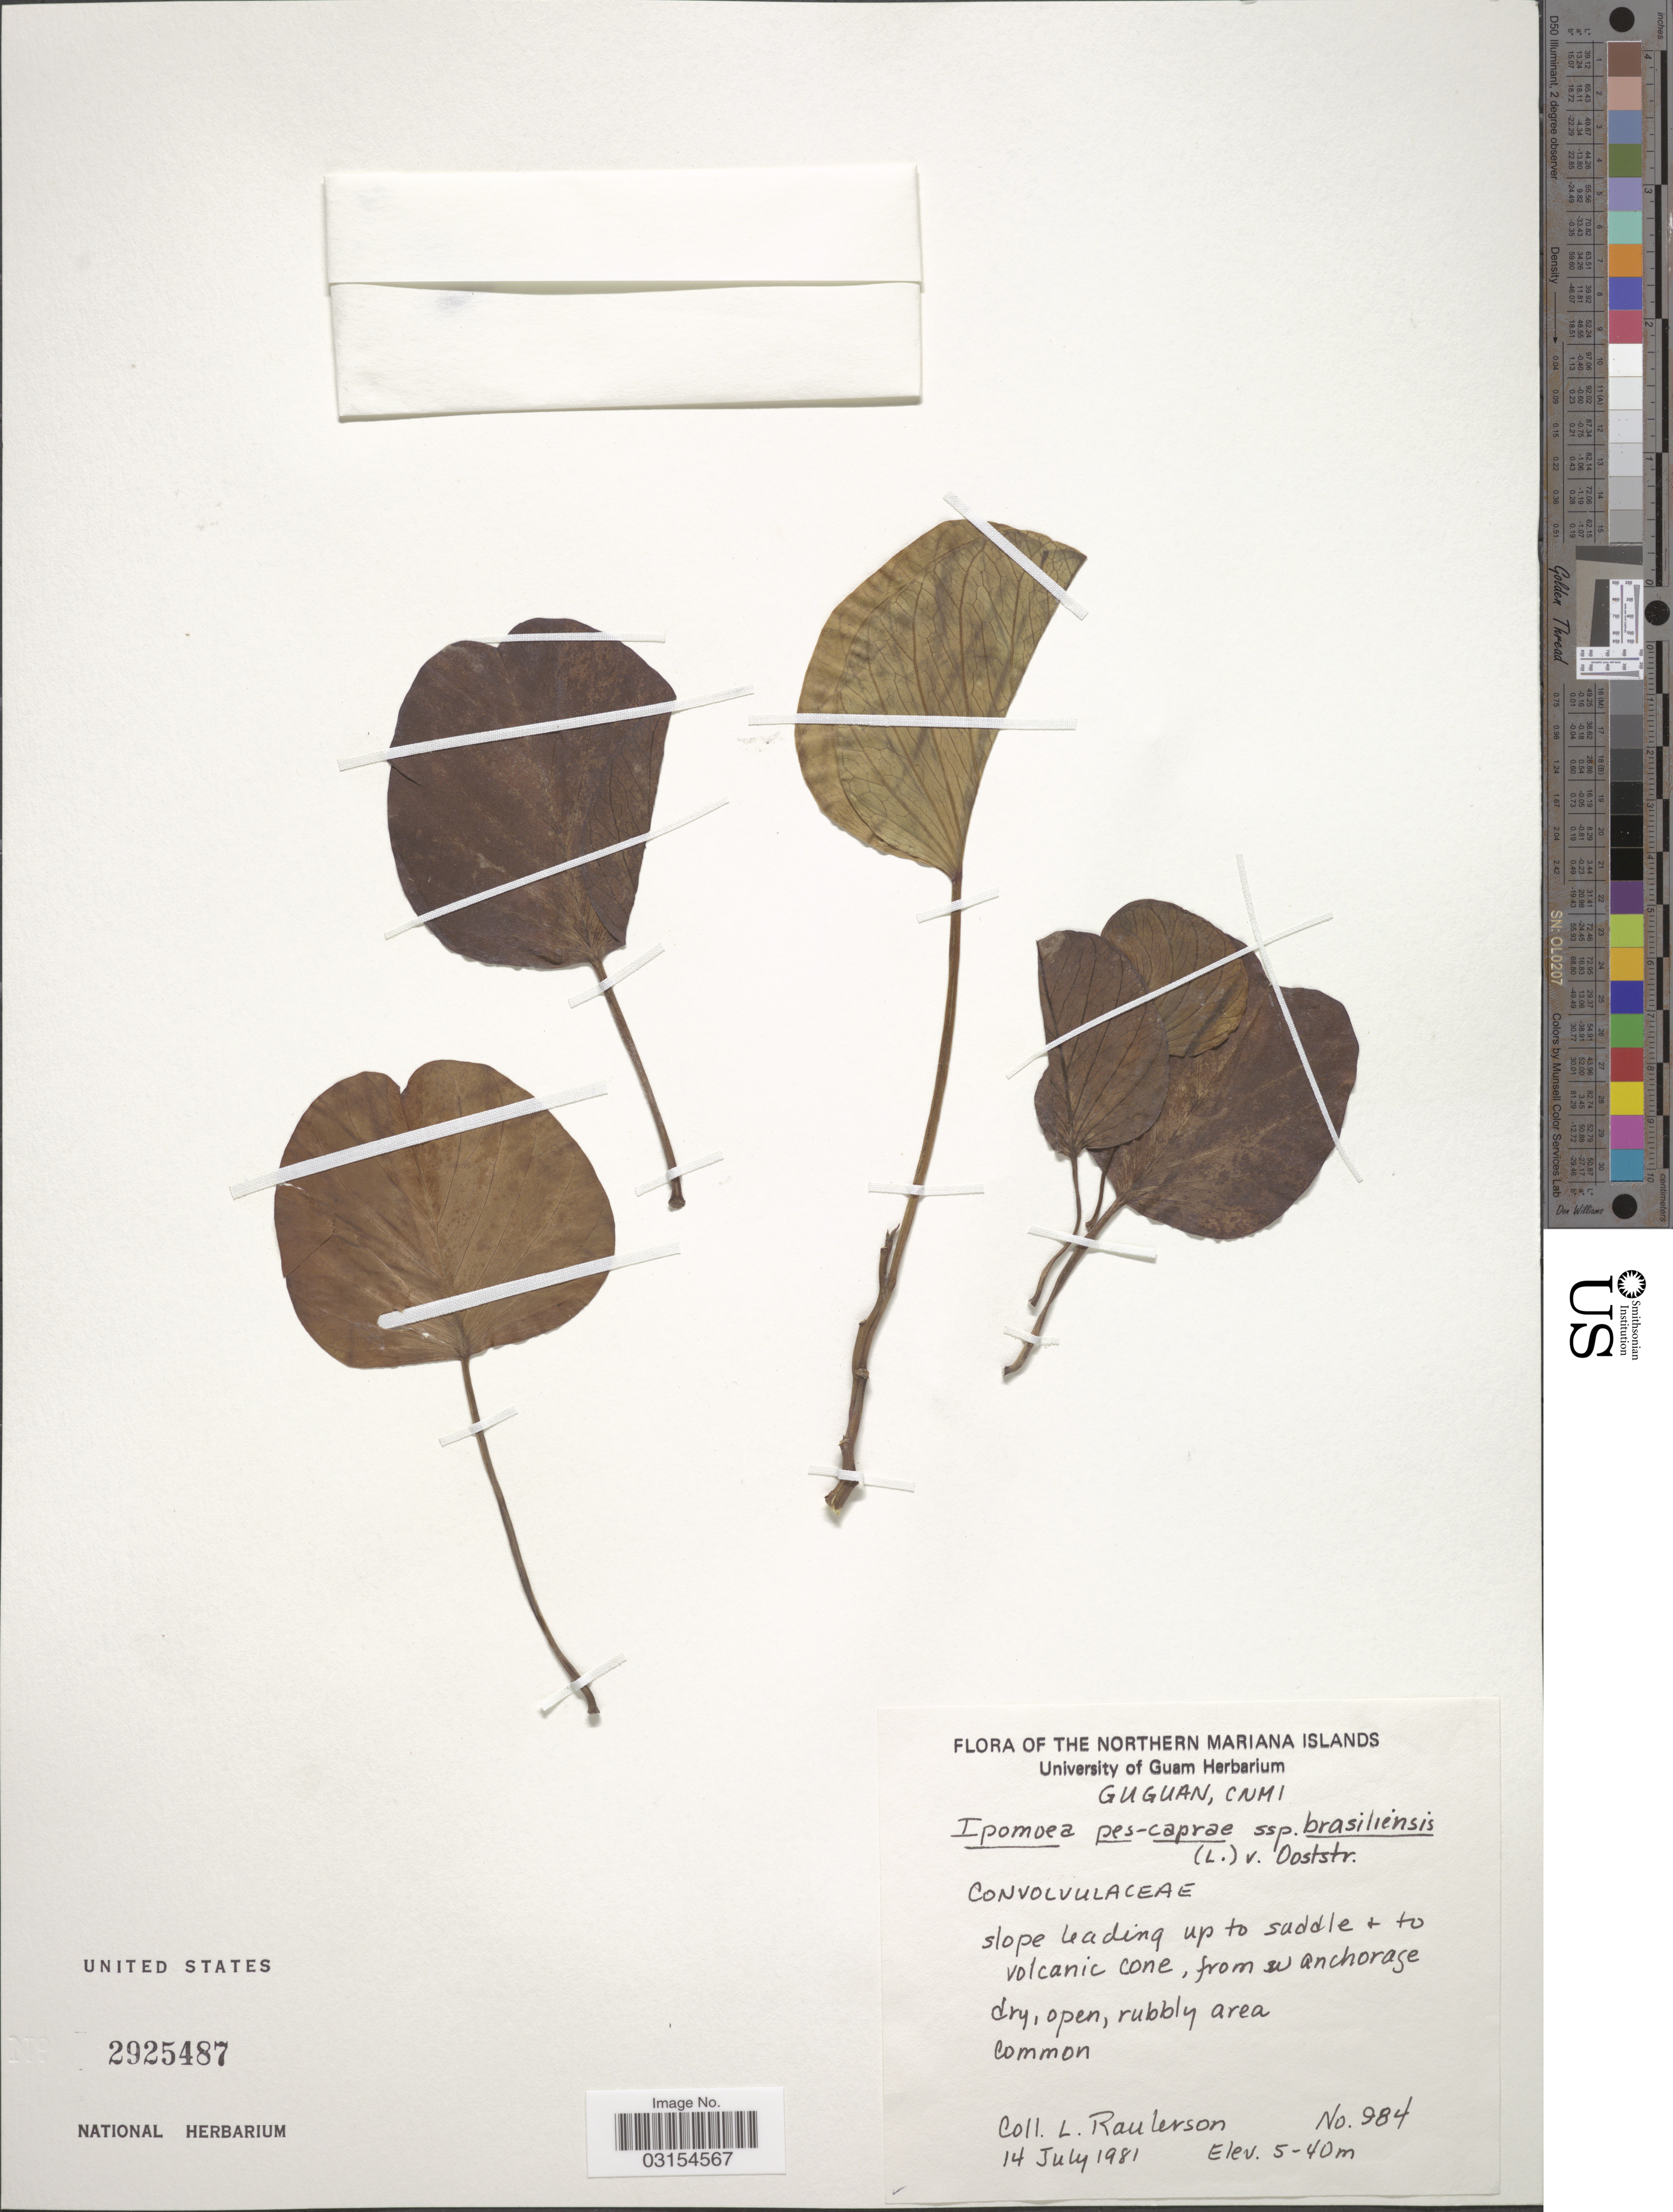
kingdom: Plantae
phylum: Tracheophyta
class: Magnoliopsida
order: Solanales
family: Convolvulaceae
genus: Ipomoea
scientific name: Ipomoea pes-caprae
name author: (L.) R. Br.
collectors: L. Raulerson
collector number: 984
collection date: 1981-07-14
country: Northern Mariana Islands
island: Guguan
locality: Guguan, CNMI. Slope leading up to saddle & to volcanic cone.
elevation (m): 5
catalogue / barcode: US 2925487